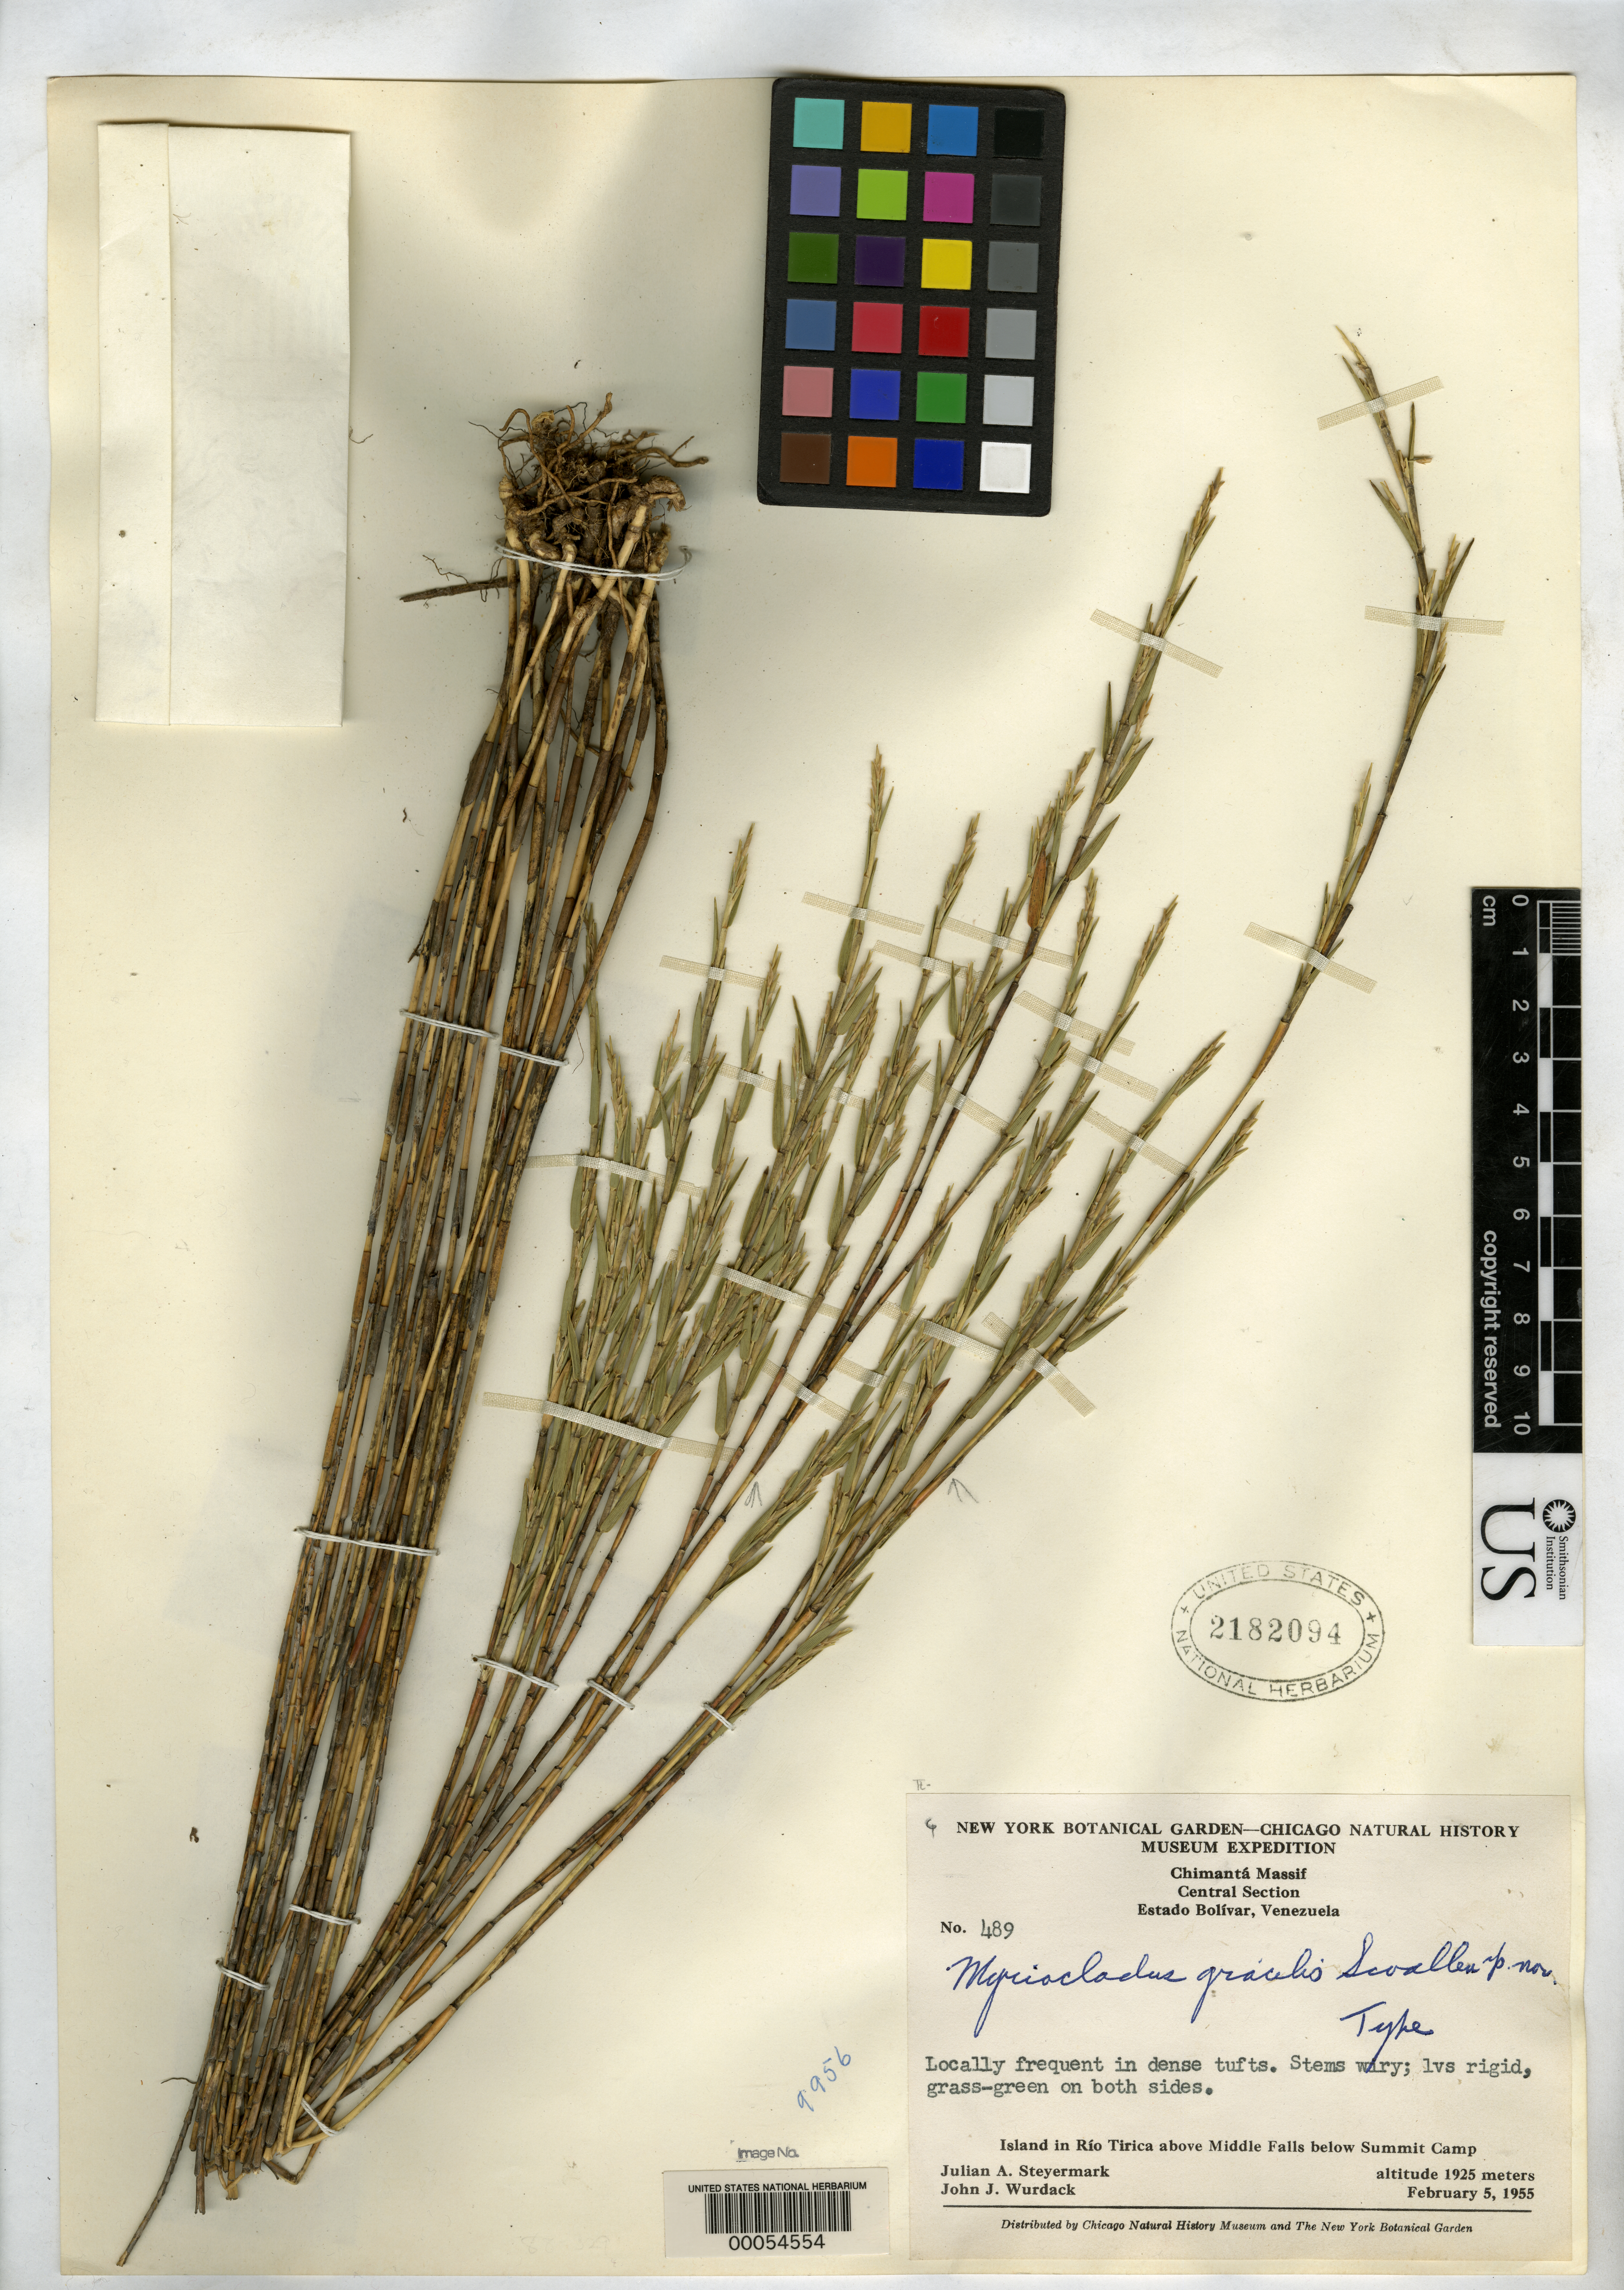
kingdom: Plantae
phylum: Tracheophyta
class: Liliopsida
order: Poales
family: Poaceae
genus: Myriocladus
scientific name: Myriocladus gracilis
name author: Swallen in Maguire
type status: Holotype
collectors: J. Steyermark & J. J. Wurdack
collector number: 489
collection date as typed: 05 Feb 1955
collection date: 1955-02-05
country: Venezuela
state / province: Bolivar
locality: Chimanta Massif, Island in Rio Tirica above middle falls.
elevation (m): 1925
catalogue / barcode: US 2182094